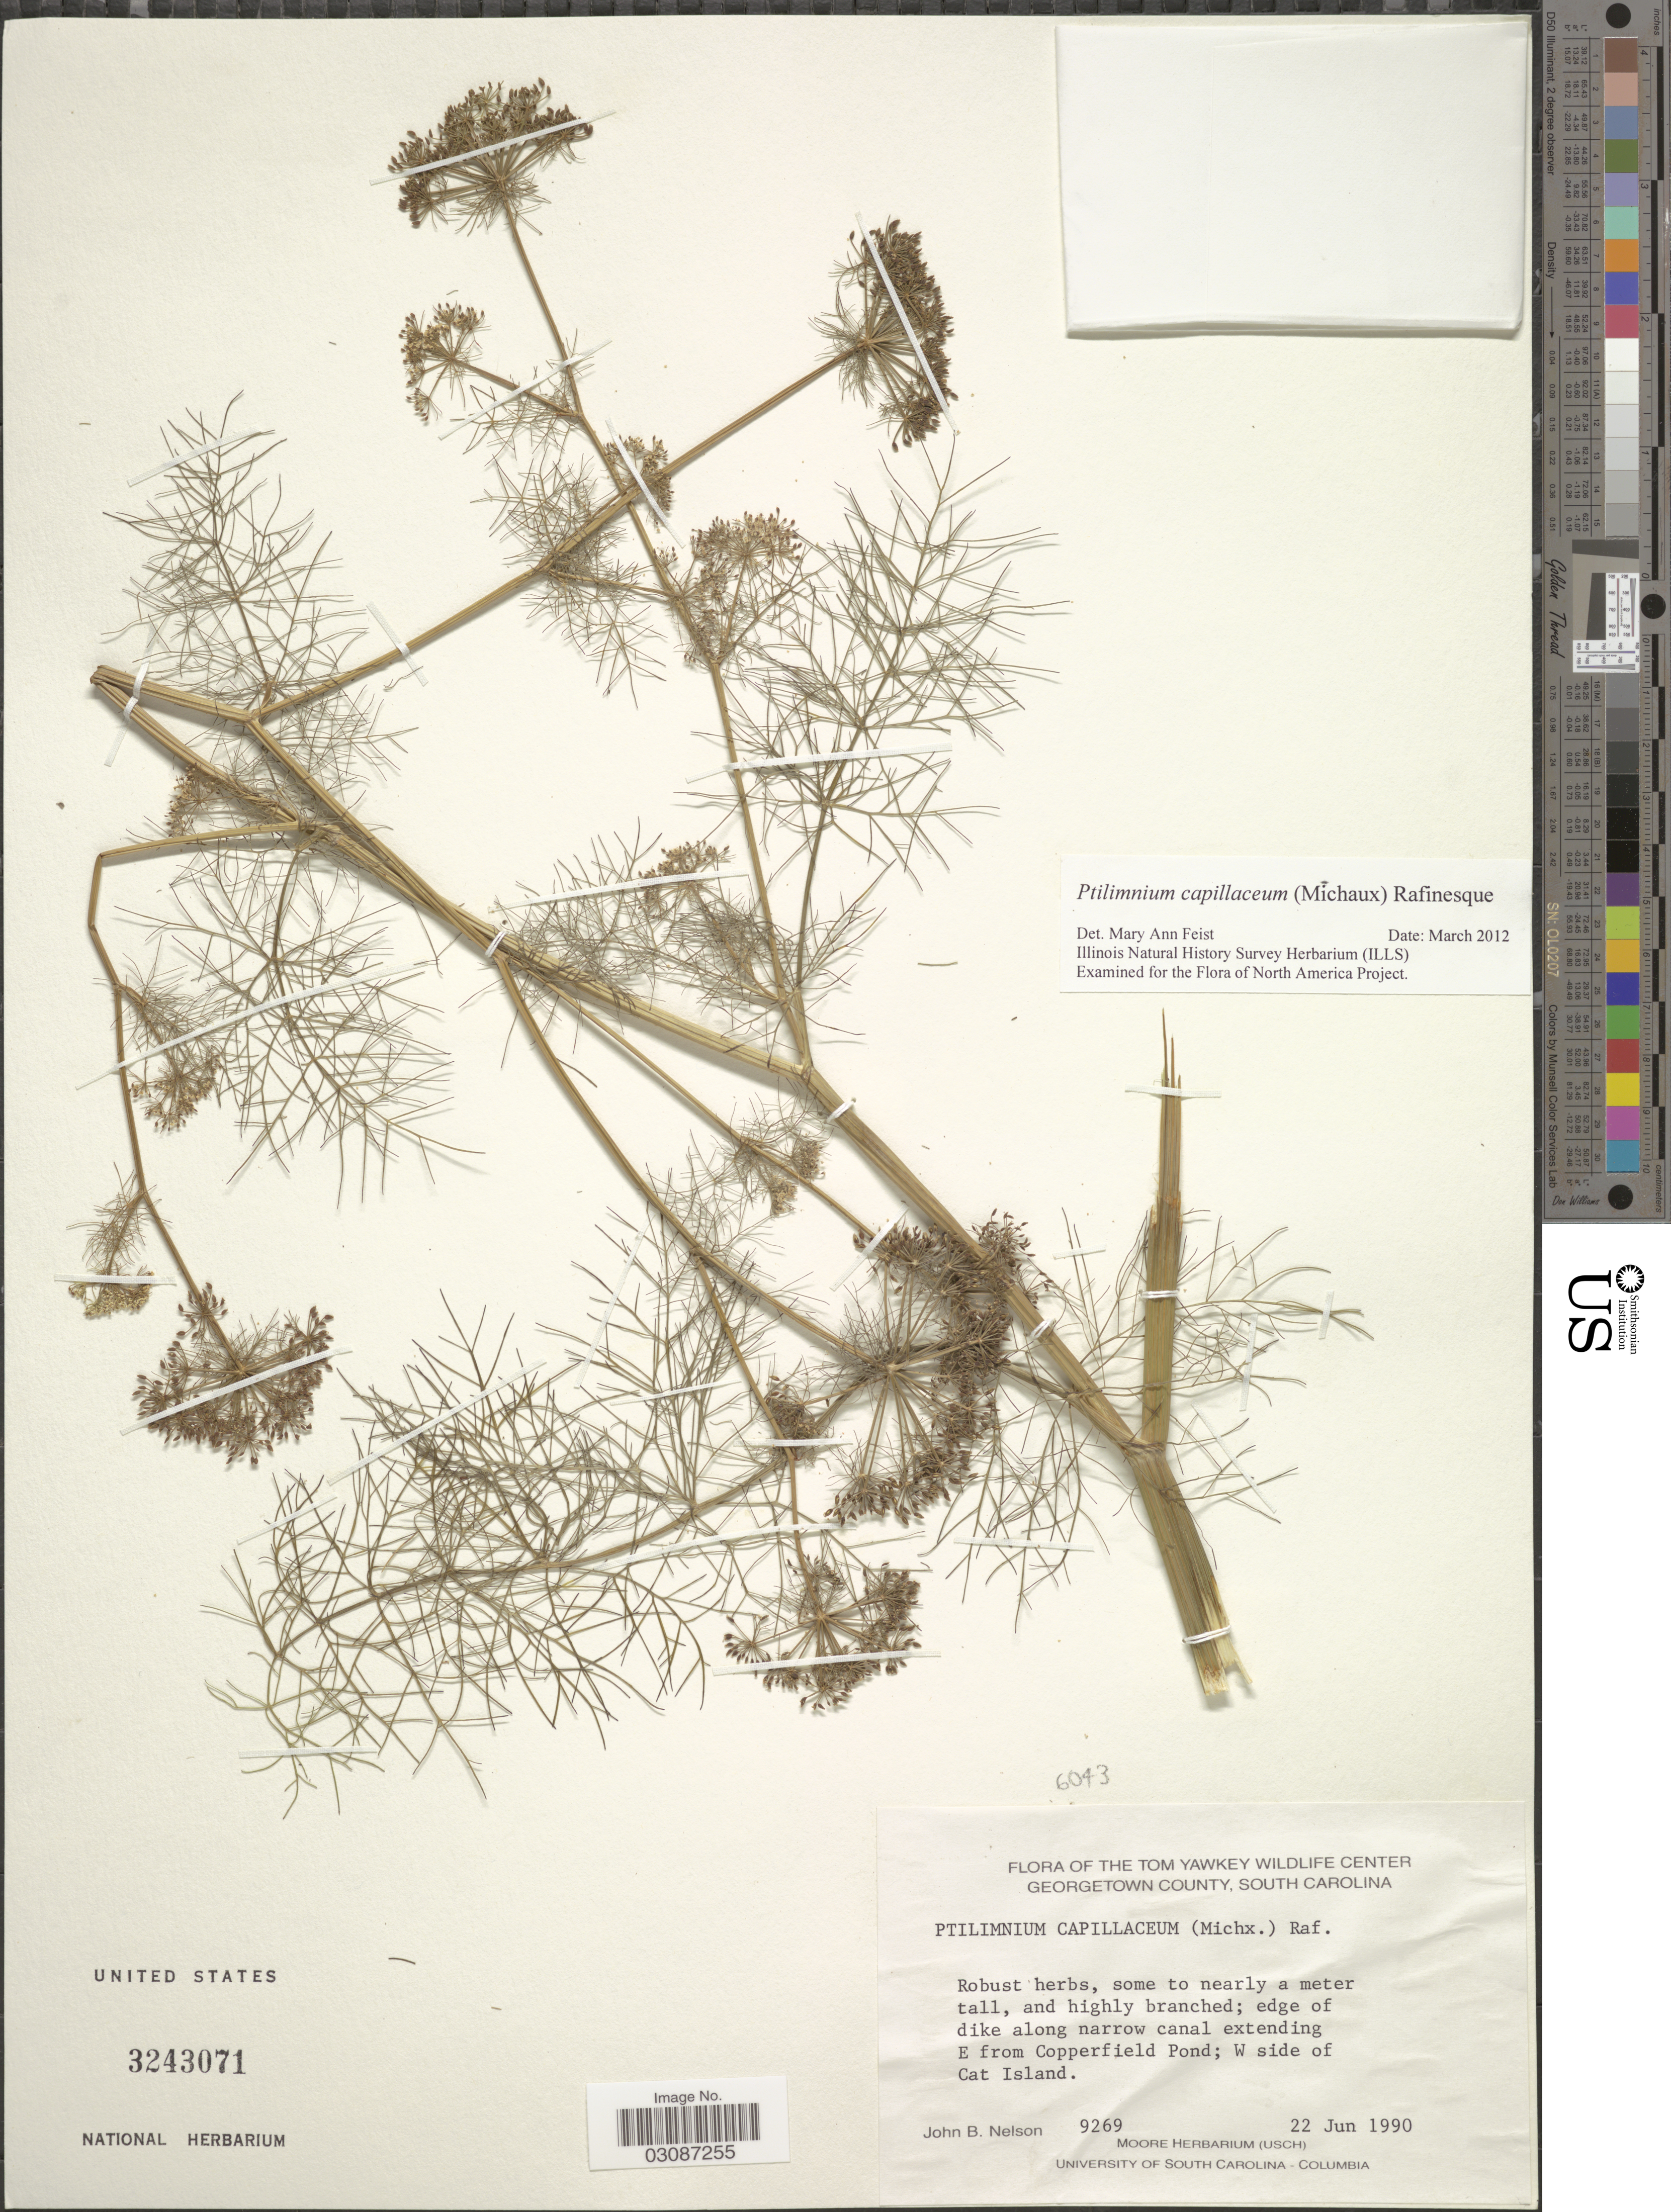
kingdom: Plantae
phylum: Tracheophyta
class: Magnoliopsida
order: Apiales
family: Apiaceae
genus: Ptilimnium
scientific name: Ptilimnium capillaceum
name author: (Michx.) Raf.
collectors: J. B. Nelson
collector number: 9269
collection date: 1990-06-22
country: United States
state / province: South Carolina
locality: Tom Yawkey Wildlife Center. Georgetown County. Edge of dike along narrow canal extending E from Copperfield Pond; W side of Cat Island.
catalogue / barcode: US 3243071